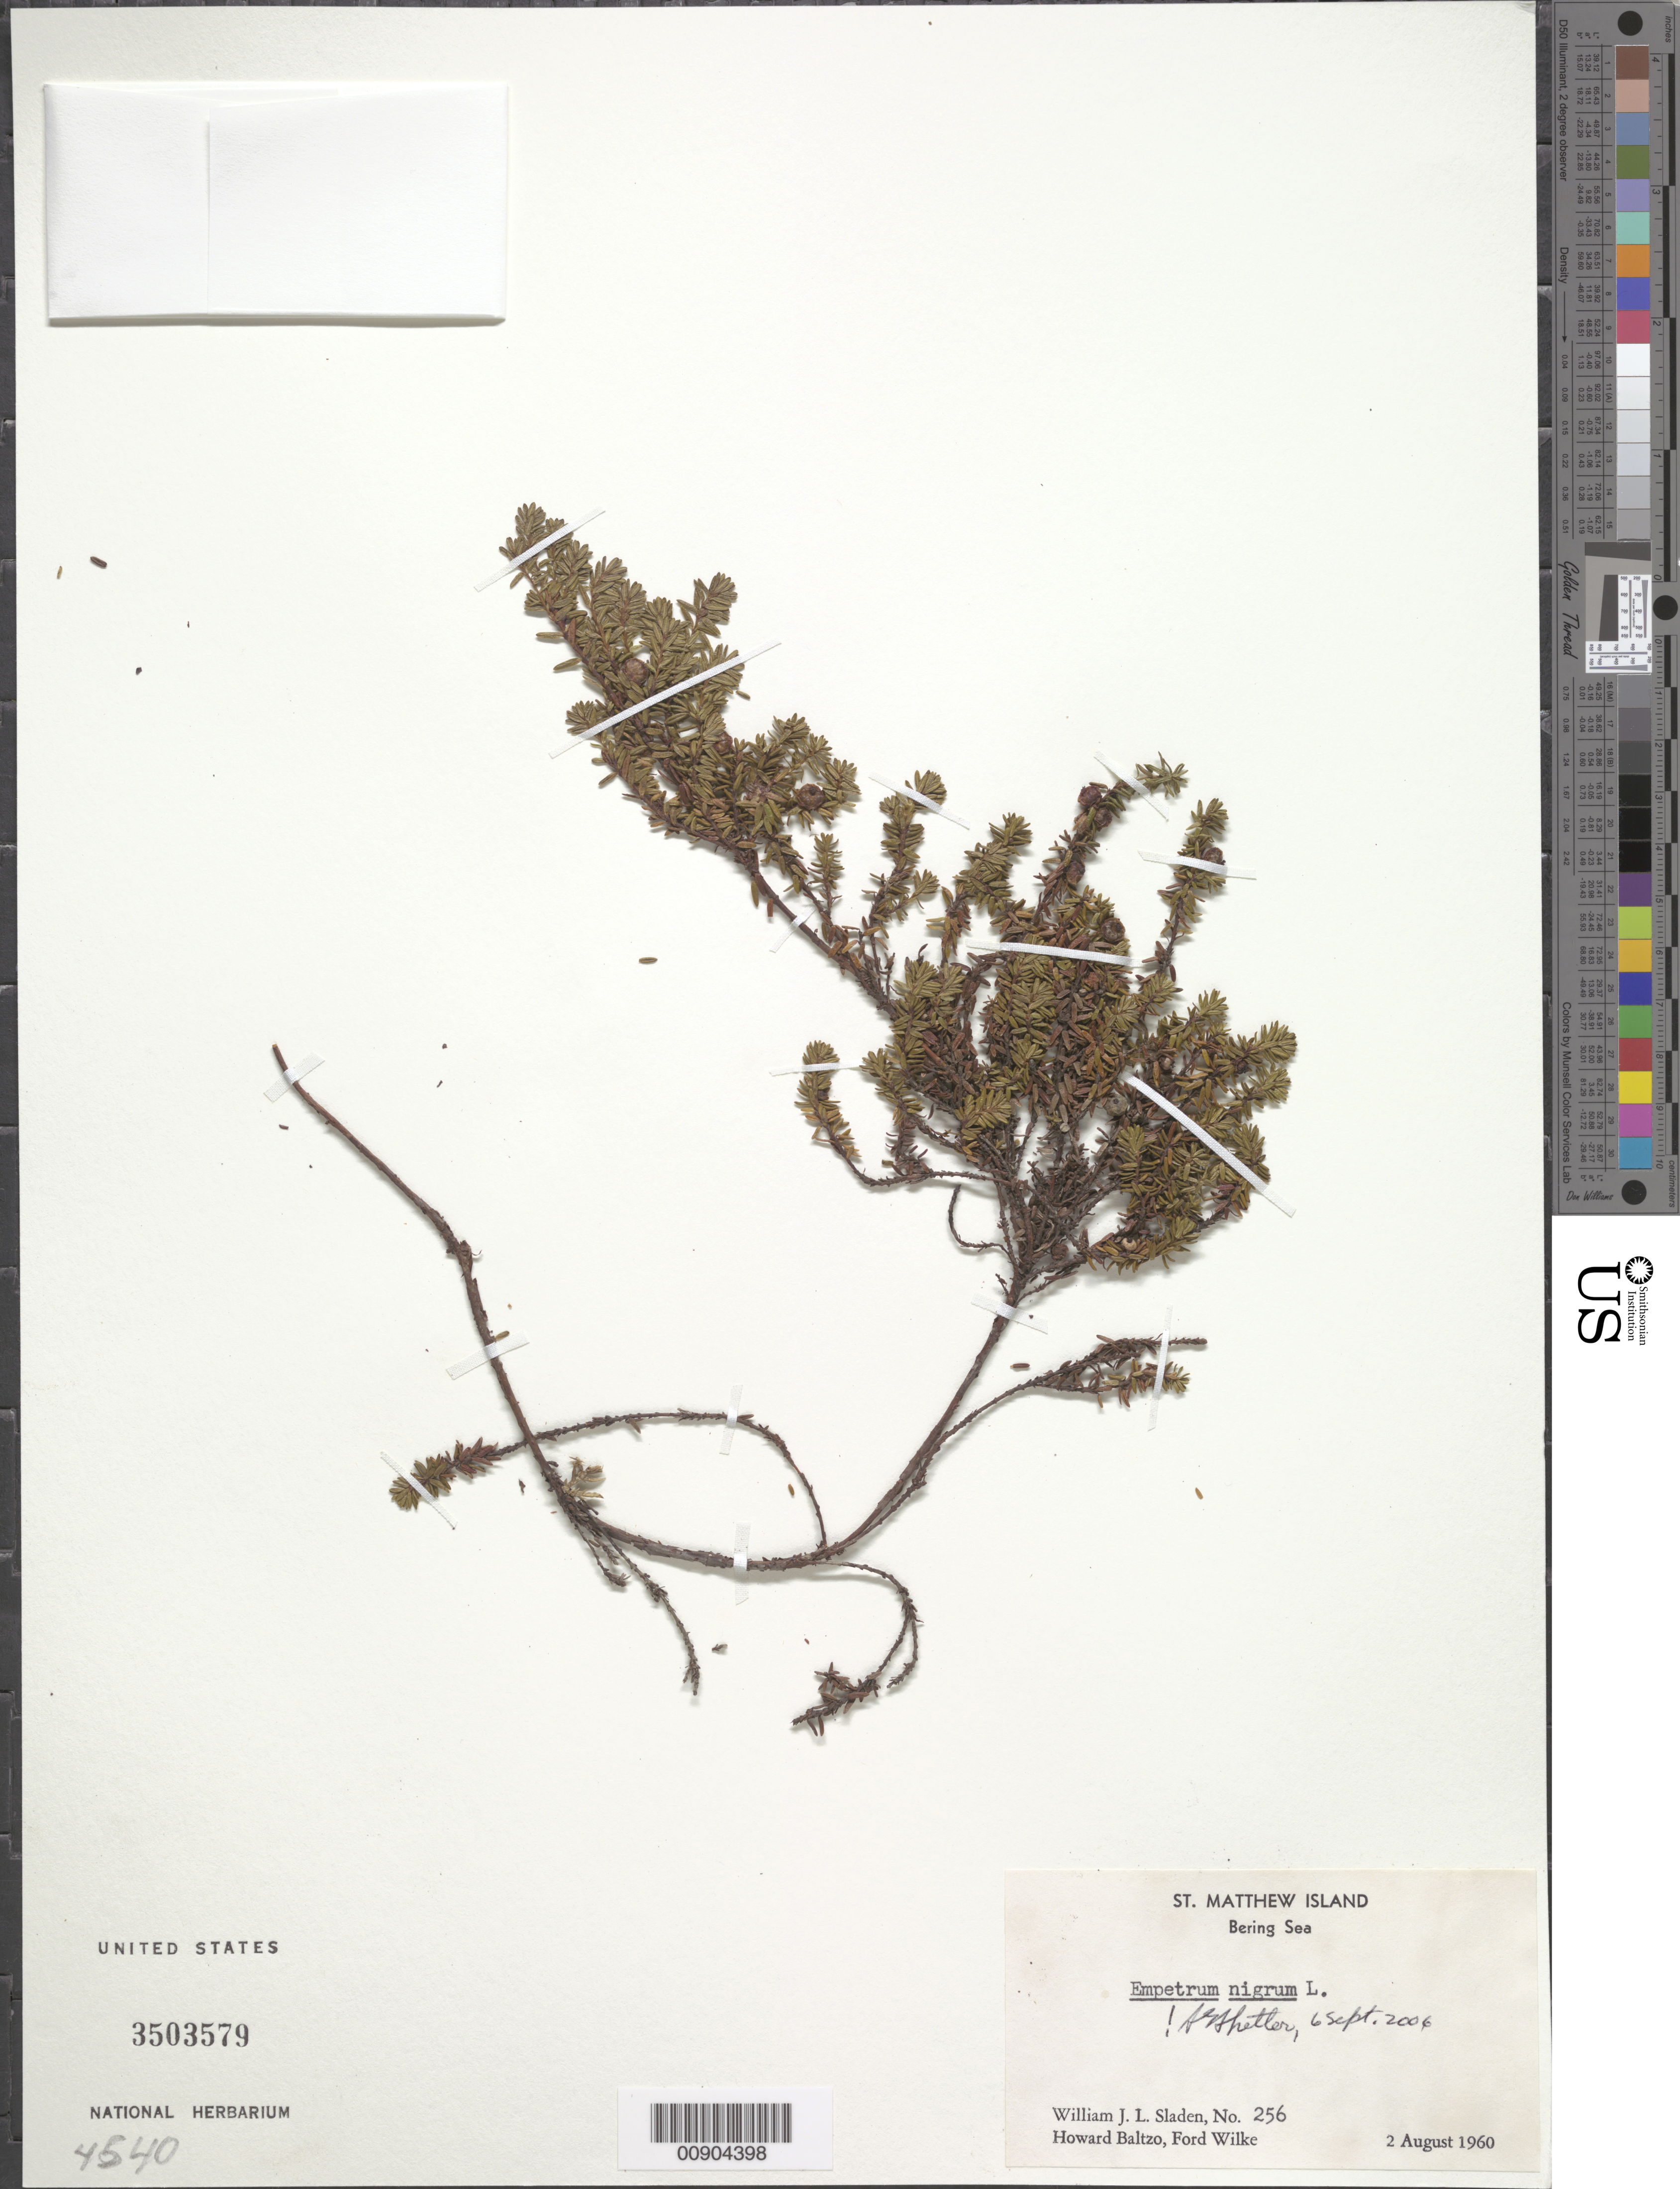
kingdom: Plantae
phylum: Tracheophyta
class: Magnoliopsida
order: Ericales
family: Ericaceae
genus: Empetrum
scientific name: Empetrum nigrum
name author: L.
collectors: W. Sladen, H. Baltzo & F. Wilke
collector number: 256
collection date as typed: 02 Aug 1960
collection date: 1960-08-02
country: United States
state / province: Alaska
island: St. Matthew Island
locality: St. Matthew Island, Bering Sea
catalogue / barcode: US 3503579